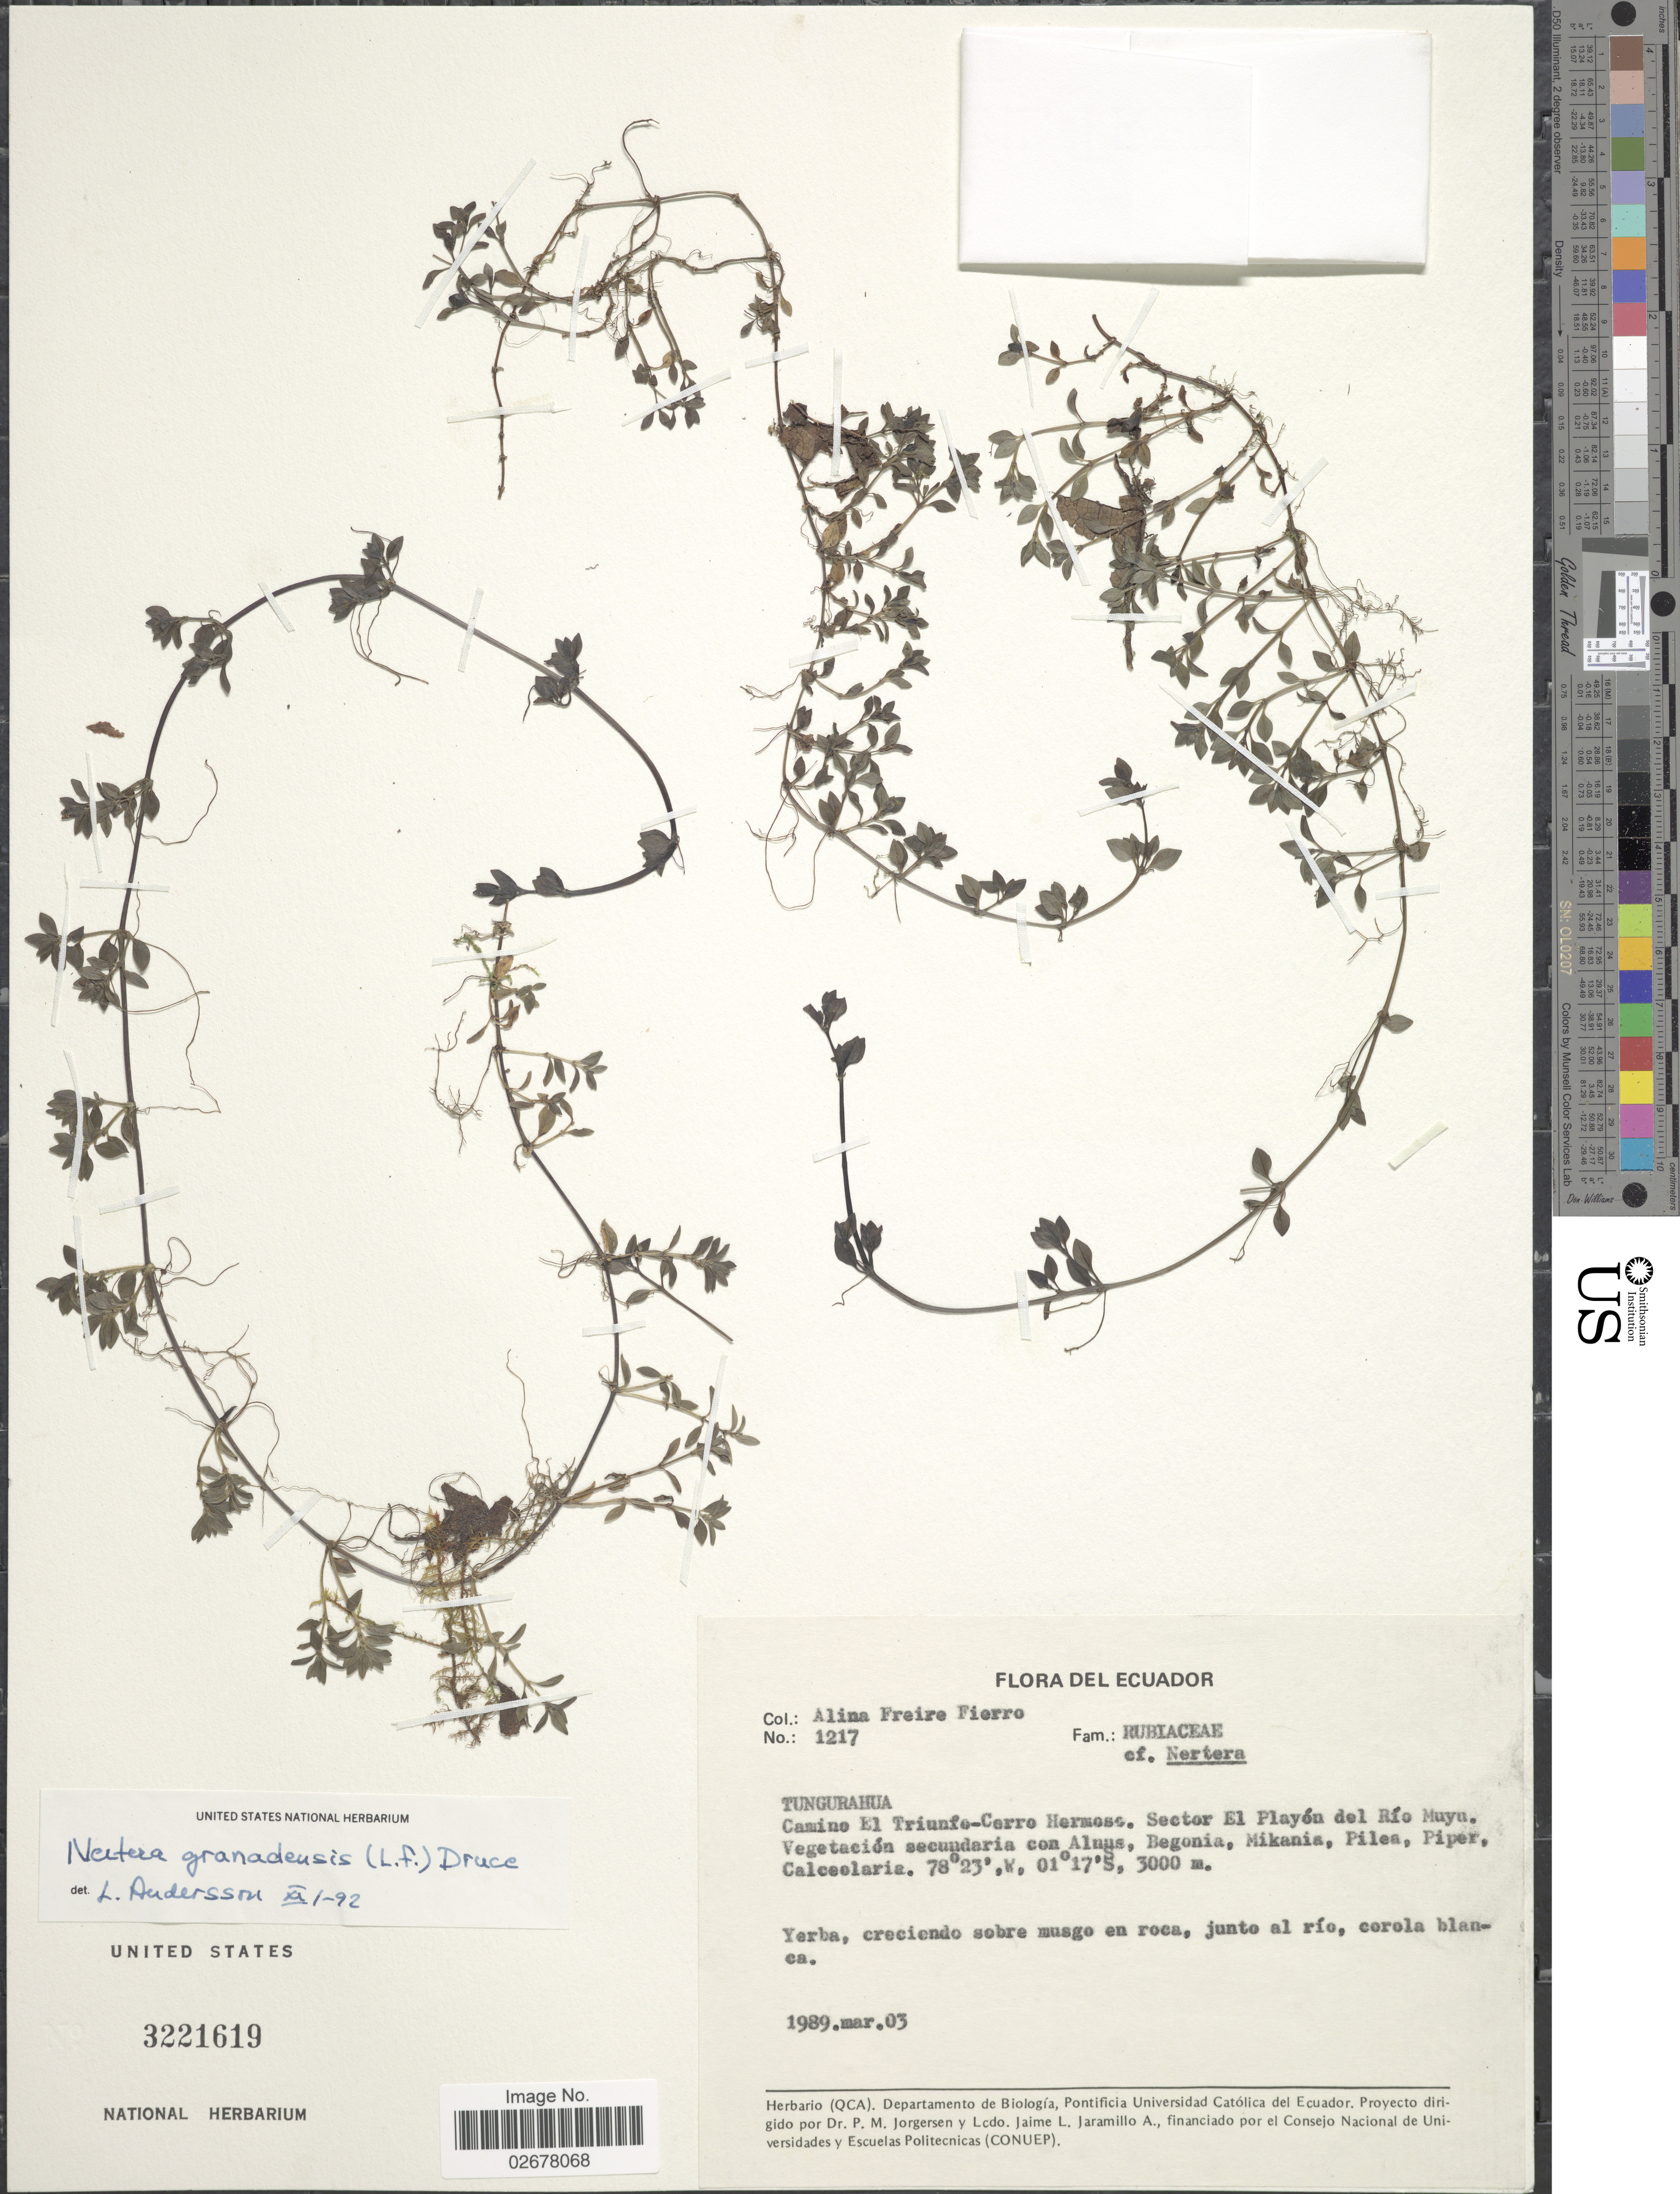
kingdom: Plantae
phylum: Tracheophyta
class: Magnoliopsida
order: Gentianales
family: Rubiaceae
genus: Nertera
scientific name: Nertera depressa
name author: Banks & Sol. ex Gaertn.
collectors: A. Freire-Fierro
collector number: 1217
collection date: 1989-03-03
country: Ecuador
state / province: Tungurahua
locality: Camino El Triunfe-Cerro Hermoso. Sector El Playón del Río Muyu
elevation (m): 3000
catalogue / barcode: US 3221619